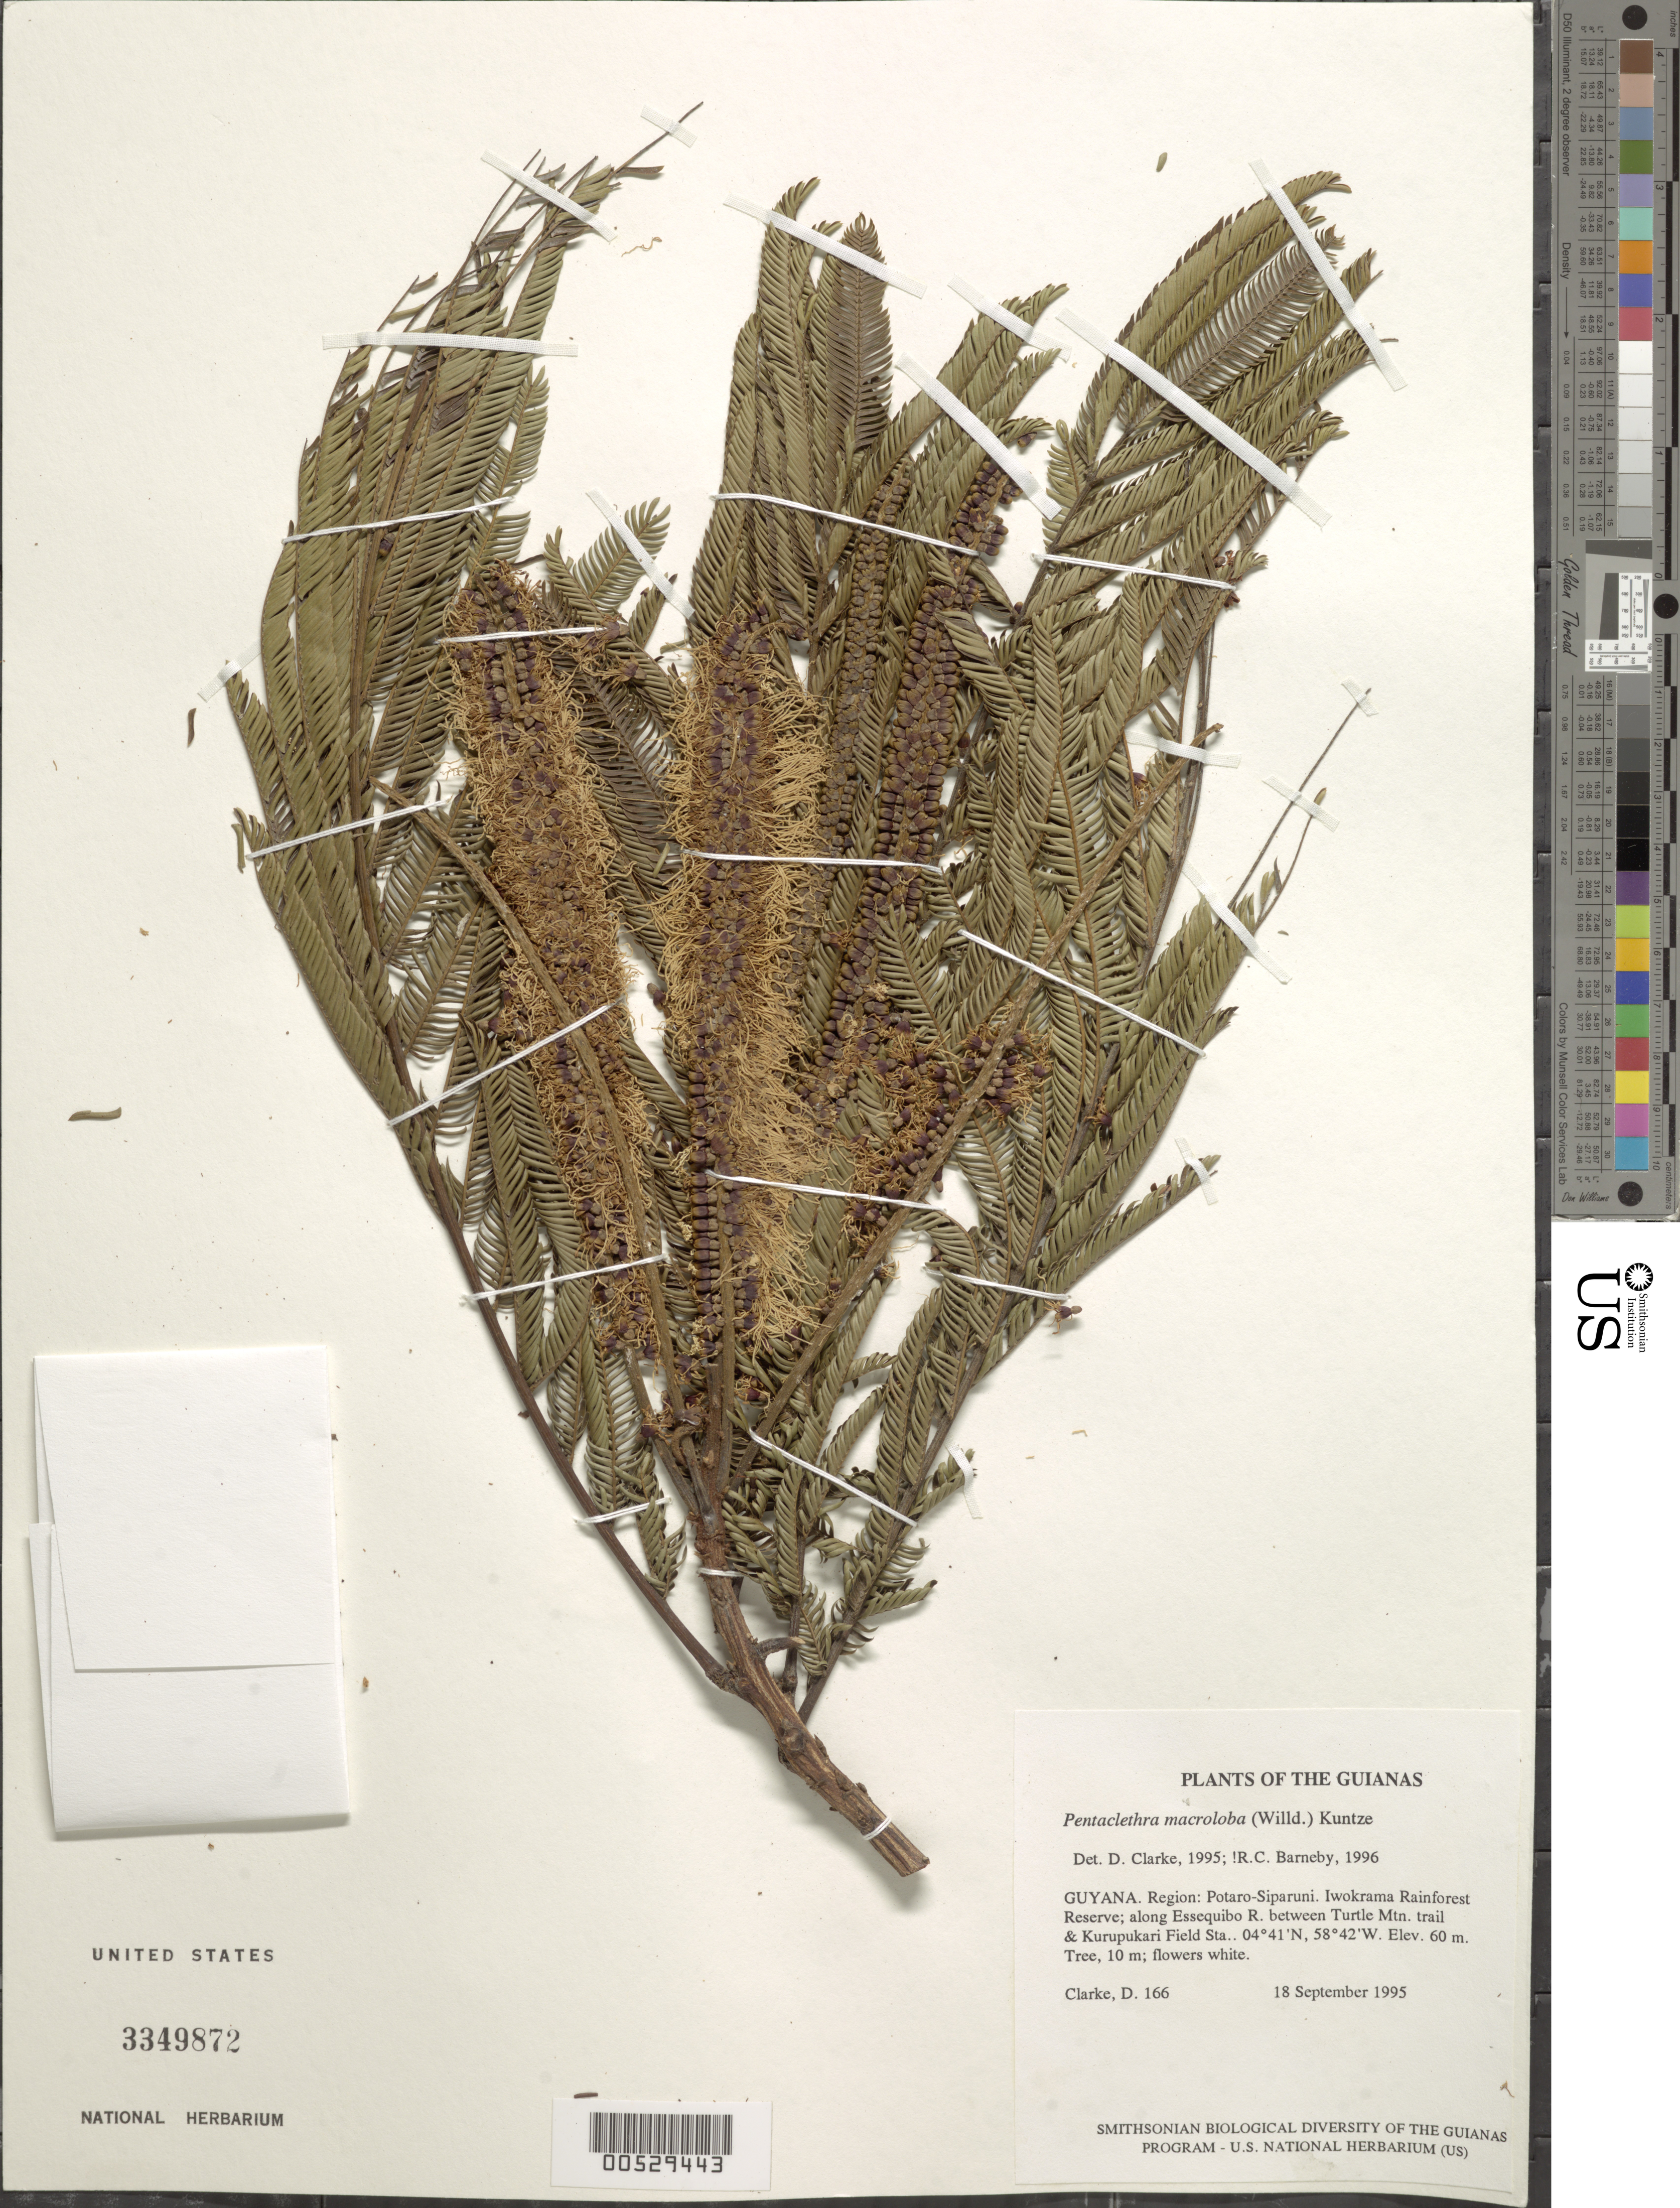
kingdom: Plantae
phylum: Tracheophyta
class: Magnoliopsida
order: Fabales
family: Fabaceae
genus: Pentaclethra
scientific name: Pentaclethra macroloba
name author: (Willd.) Kuntze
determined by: Barneby, Rupert C., (NY)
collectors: H. D. Clarke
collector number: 166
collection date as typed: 18 September 1995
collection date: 1995-09-18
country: Guyana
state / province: Potaro-Siparuni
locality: Iwokrama Rainforest Reserve; along Essequibo R. between Turtle Mtn. trail & Kurupukari Field Station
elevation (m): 60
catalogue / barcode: US 3349872